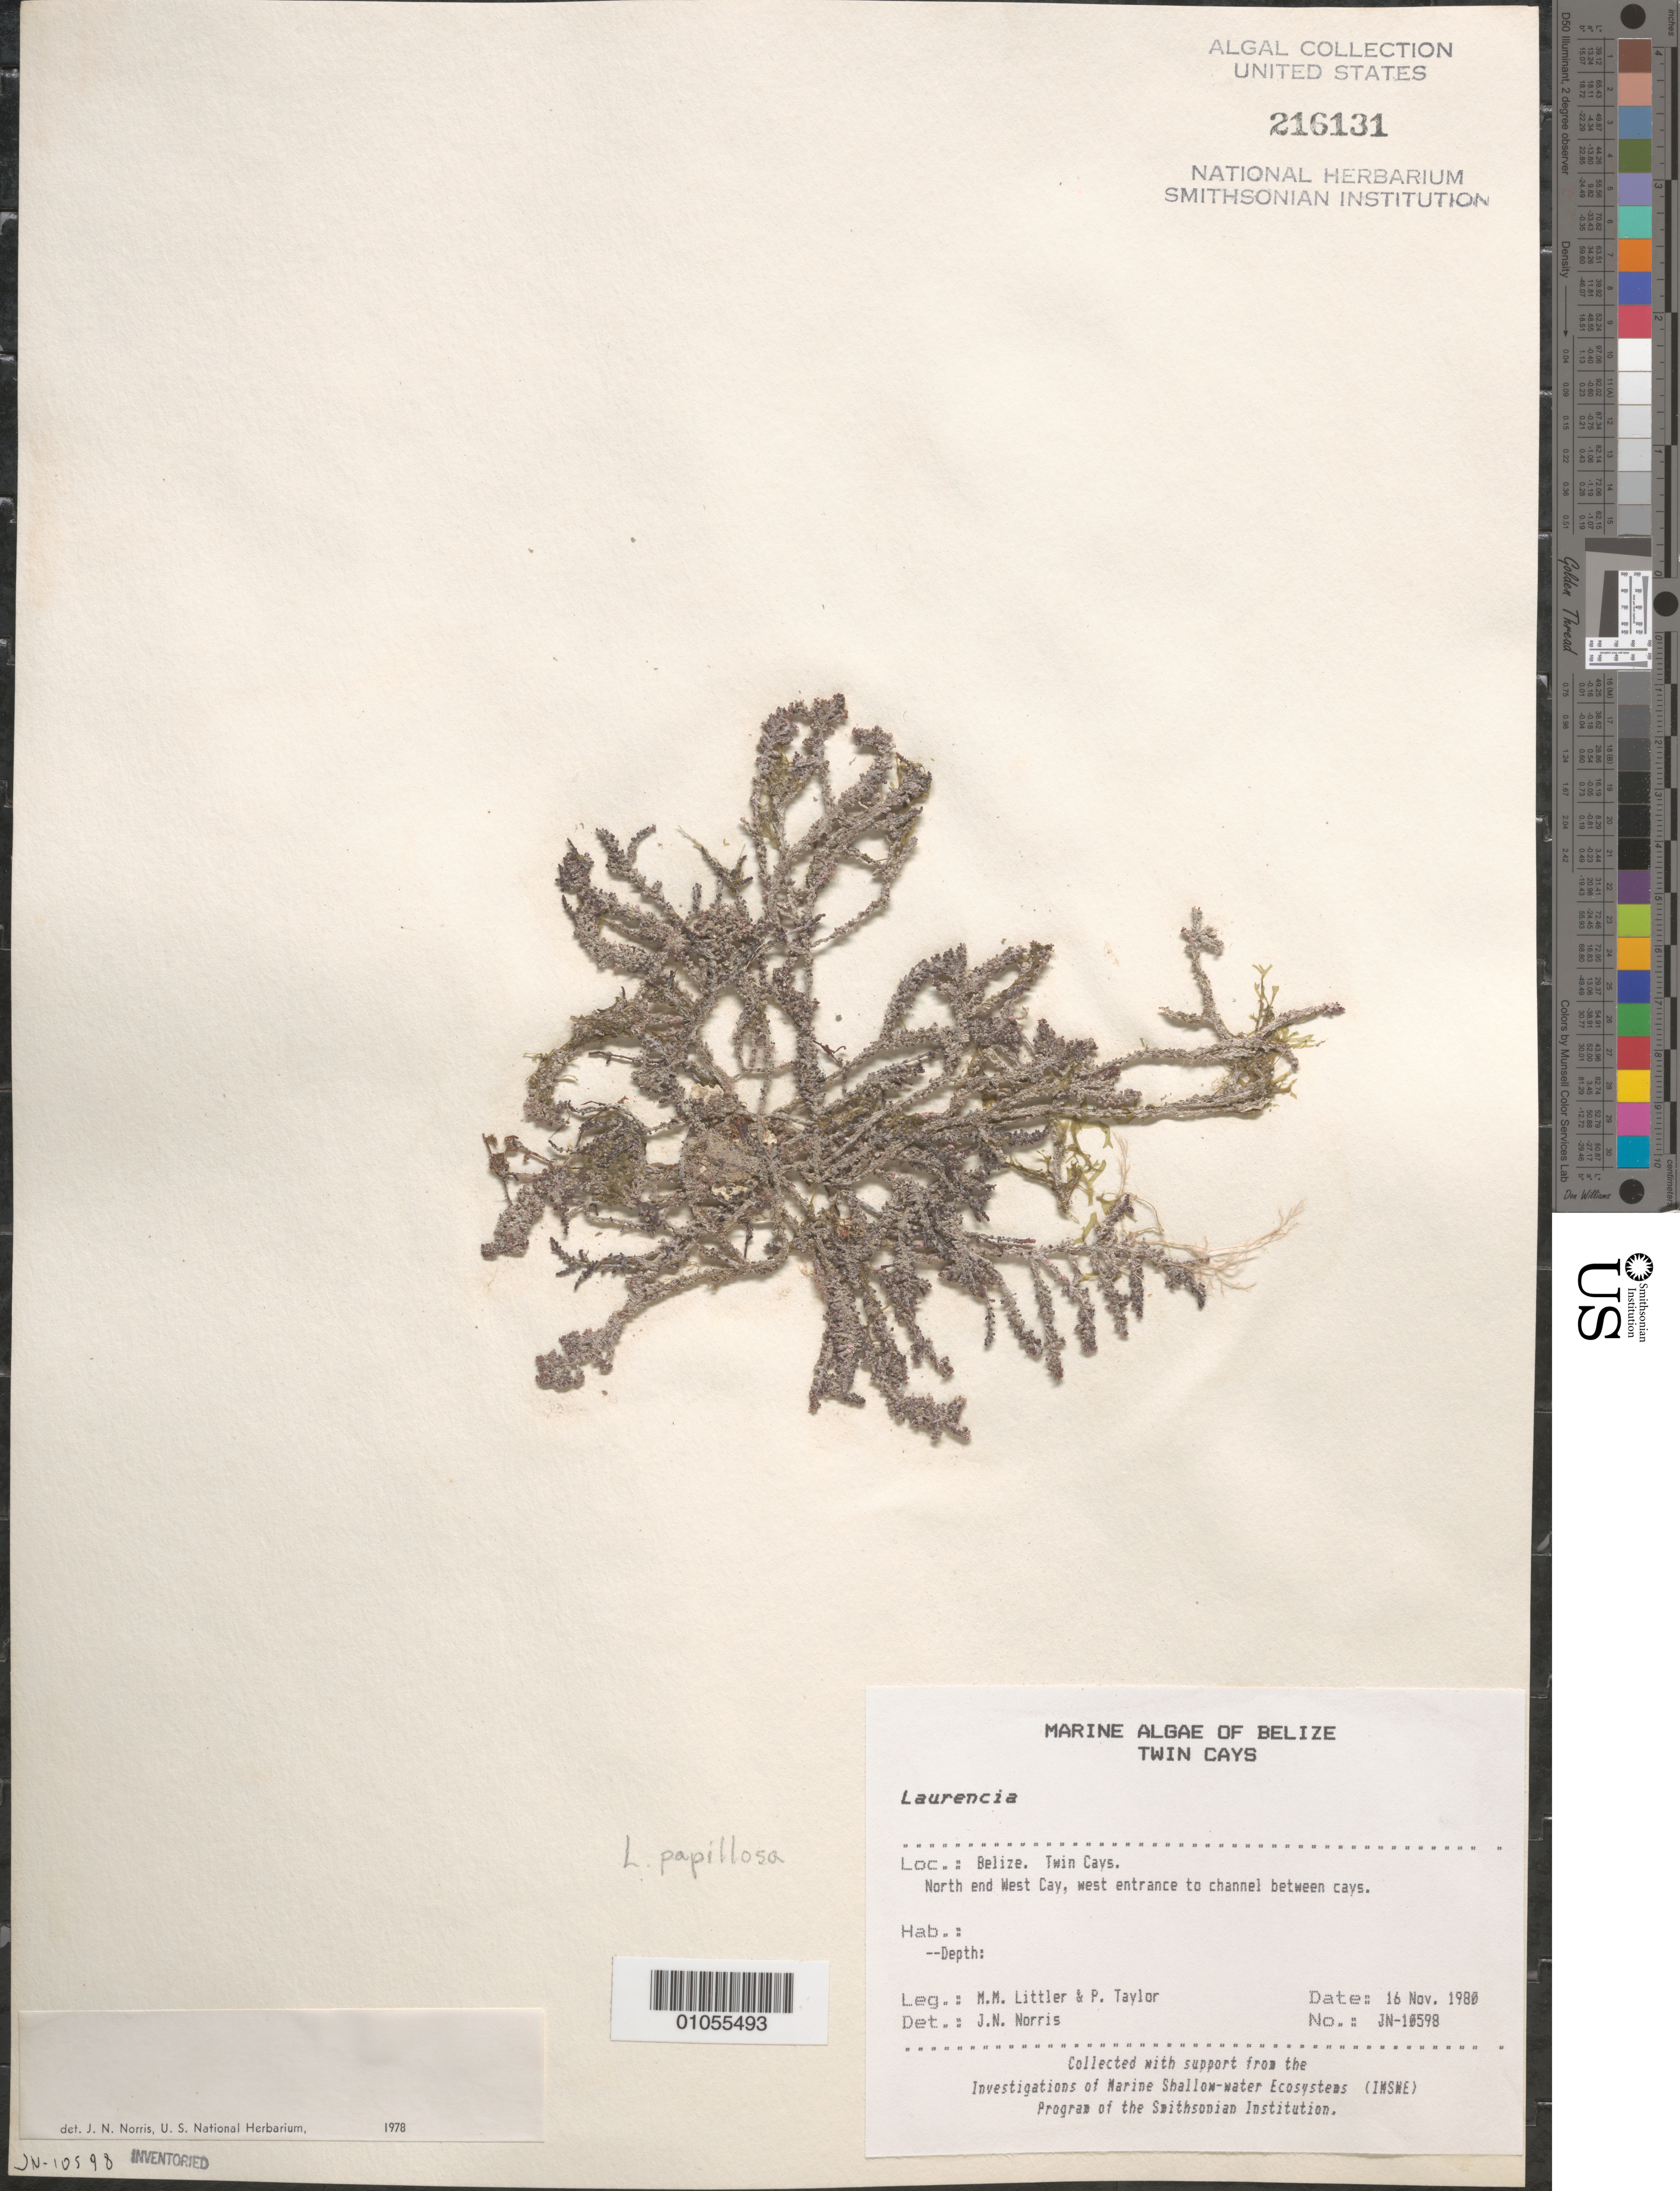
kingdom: Plantae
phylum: Rhodophyta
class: Florideophyceae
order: Ceramiales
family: Rhodomelaceae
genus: Palisada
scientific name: Palisada perforata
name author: (Bory) K.W. Nam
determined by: Algae name updating Project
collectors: M. M. Littler & P. R. Taylor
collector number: JN-10598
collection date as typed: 16 Nov 1980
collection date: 1980-11-16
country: Belize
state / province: Stann Creek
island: West Cay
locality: North end of West Cay, west entrance to channel between cays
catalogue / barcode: US 216131